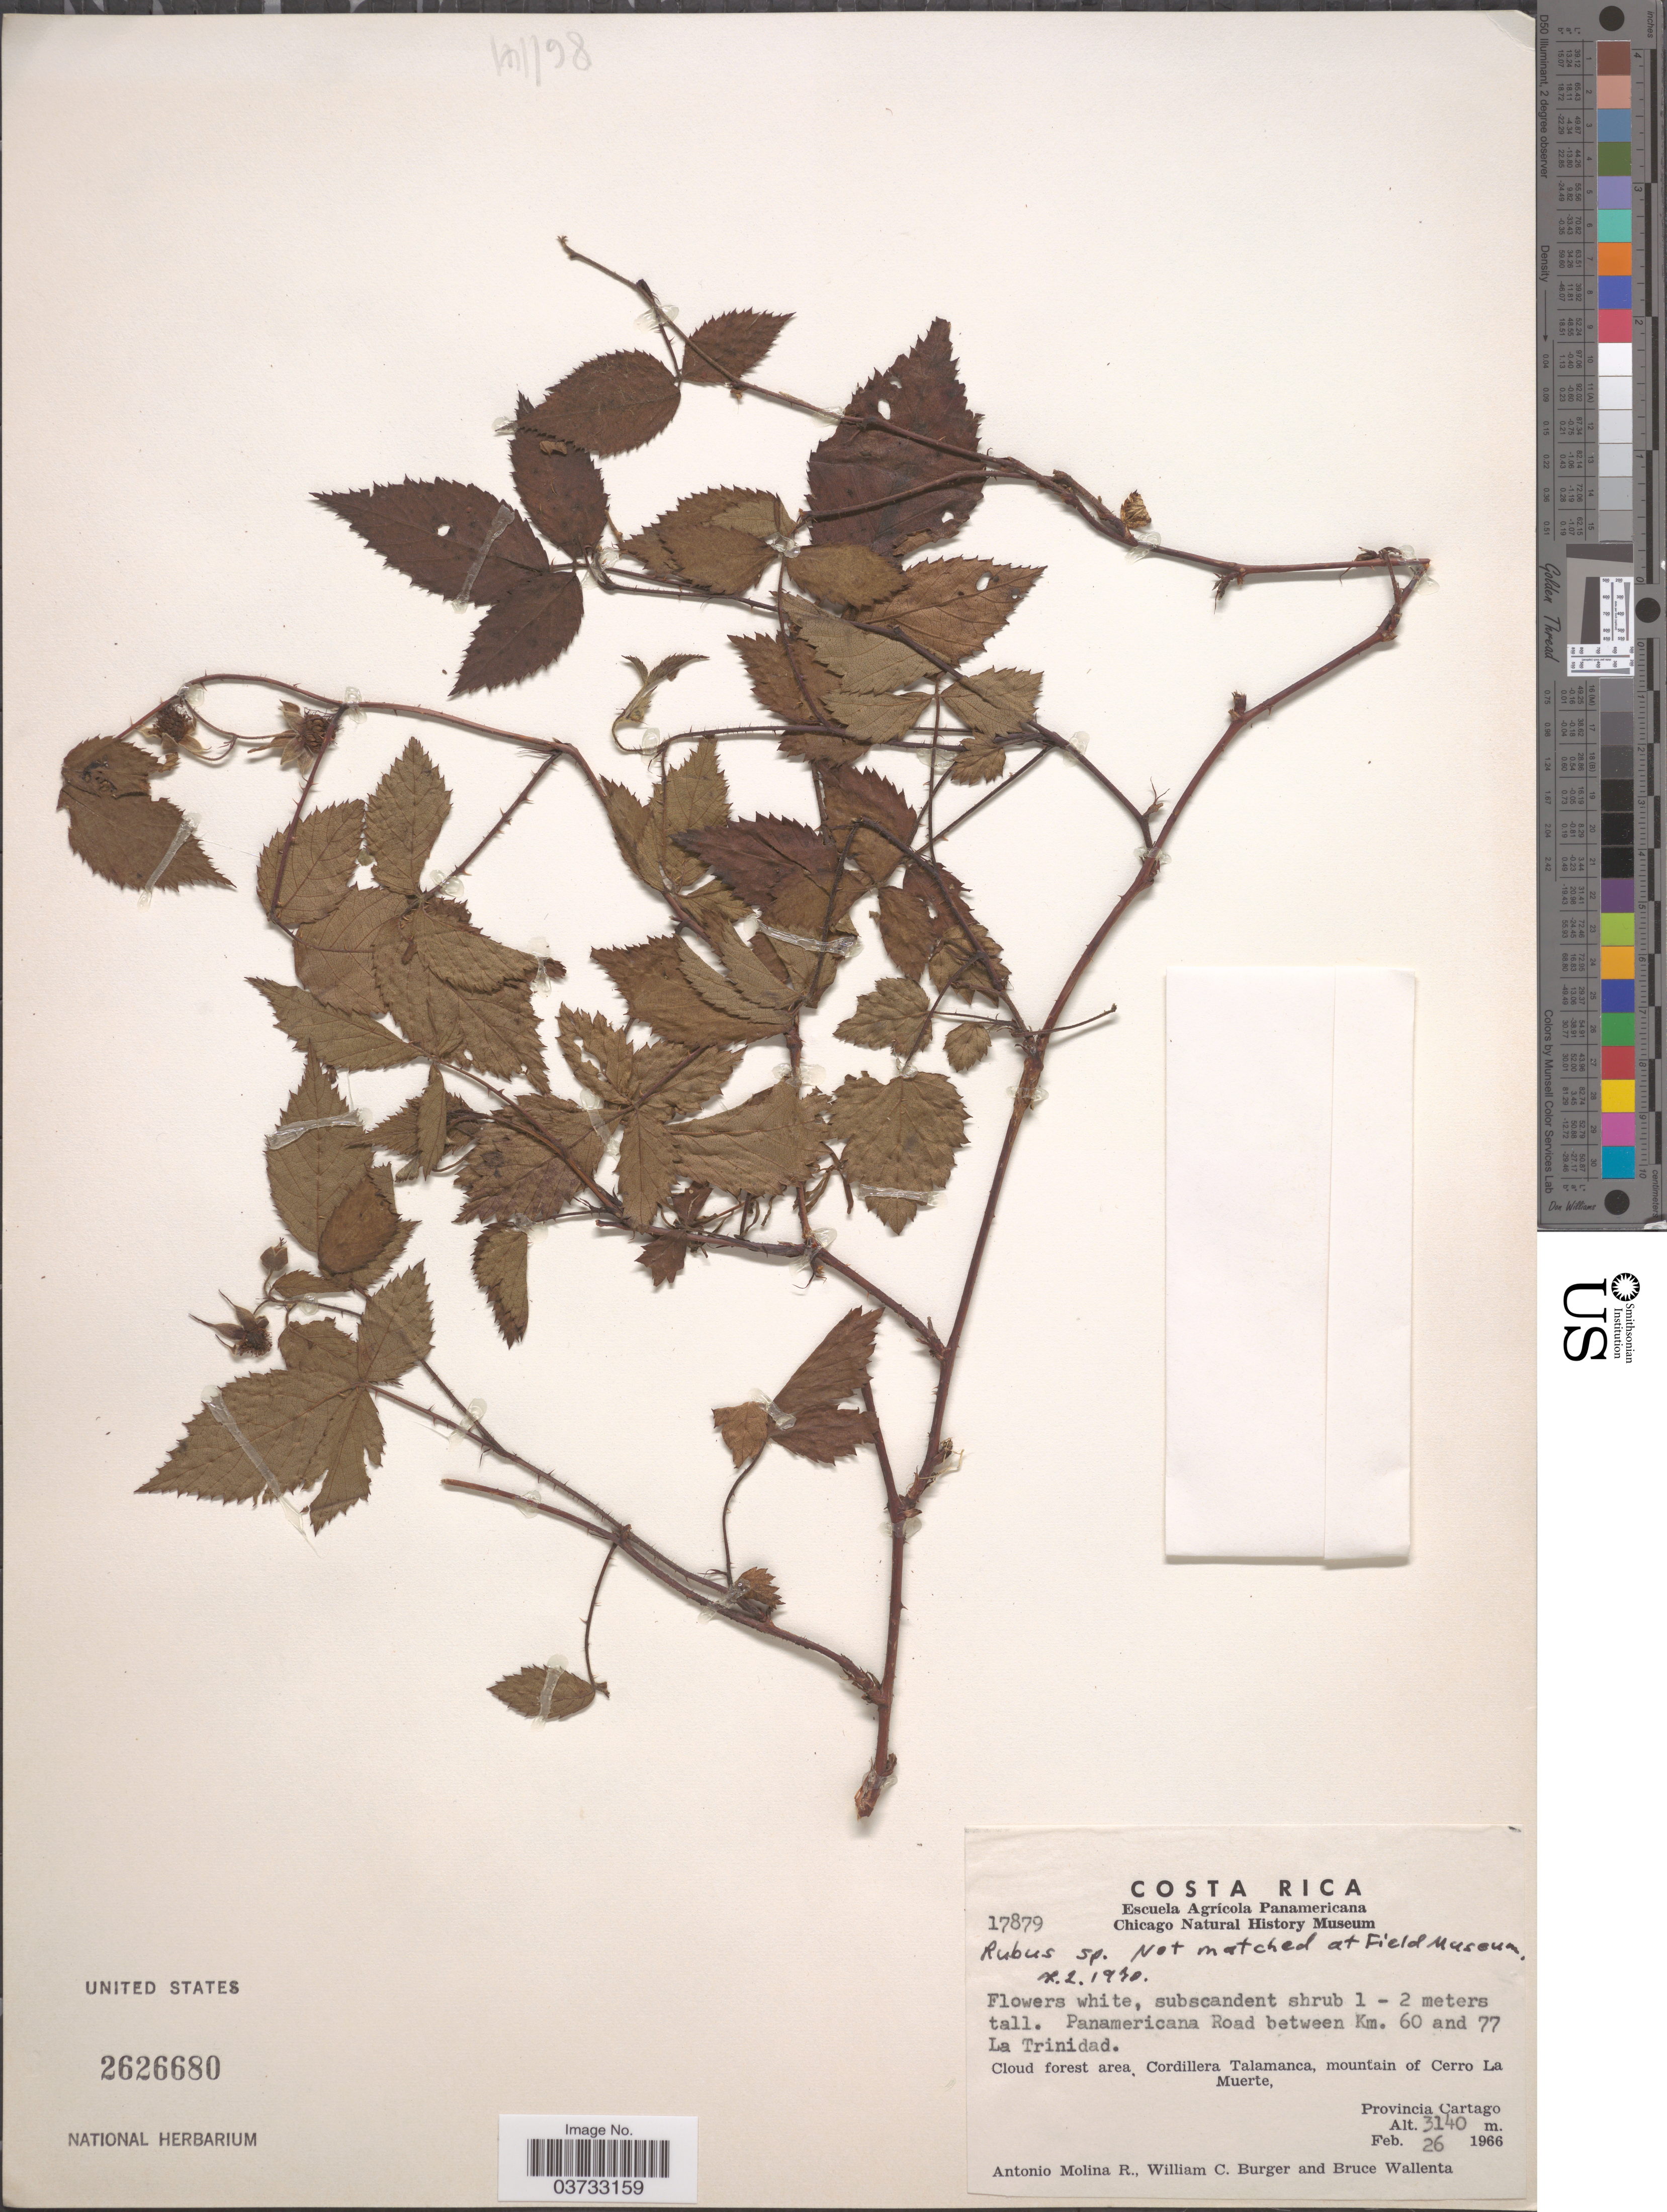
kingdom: Plantae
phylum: Tracheophyta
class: Magnoliopsida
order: Rosales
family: Rosaceae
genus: Rubus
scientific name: Rubus sp.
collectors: A. Molina R., W. Burger & B. Wallenta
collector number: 17879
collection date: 1966-02-26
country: Costa Rica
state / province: Cartago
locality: Panamerican Road between Km. 60 and 77 La Trinidad. Cloud foreswt area, Cordillera Talamanca, mountain of Cerro La Muerte.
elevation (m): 3140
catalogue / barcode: US 2626680